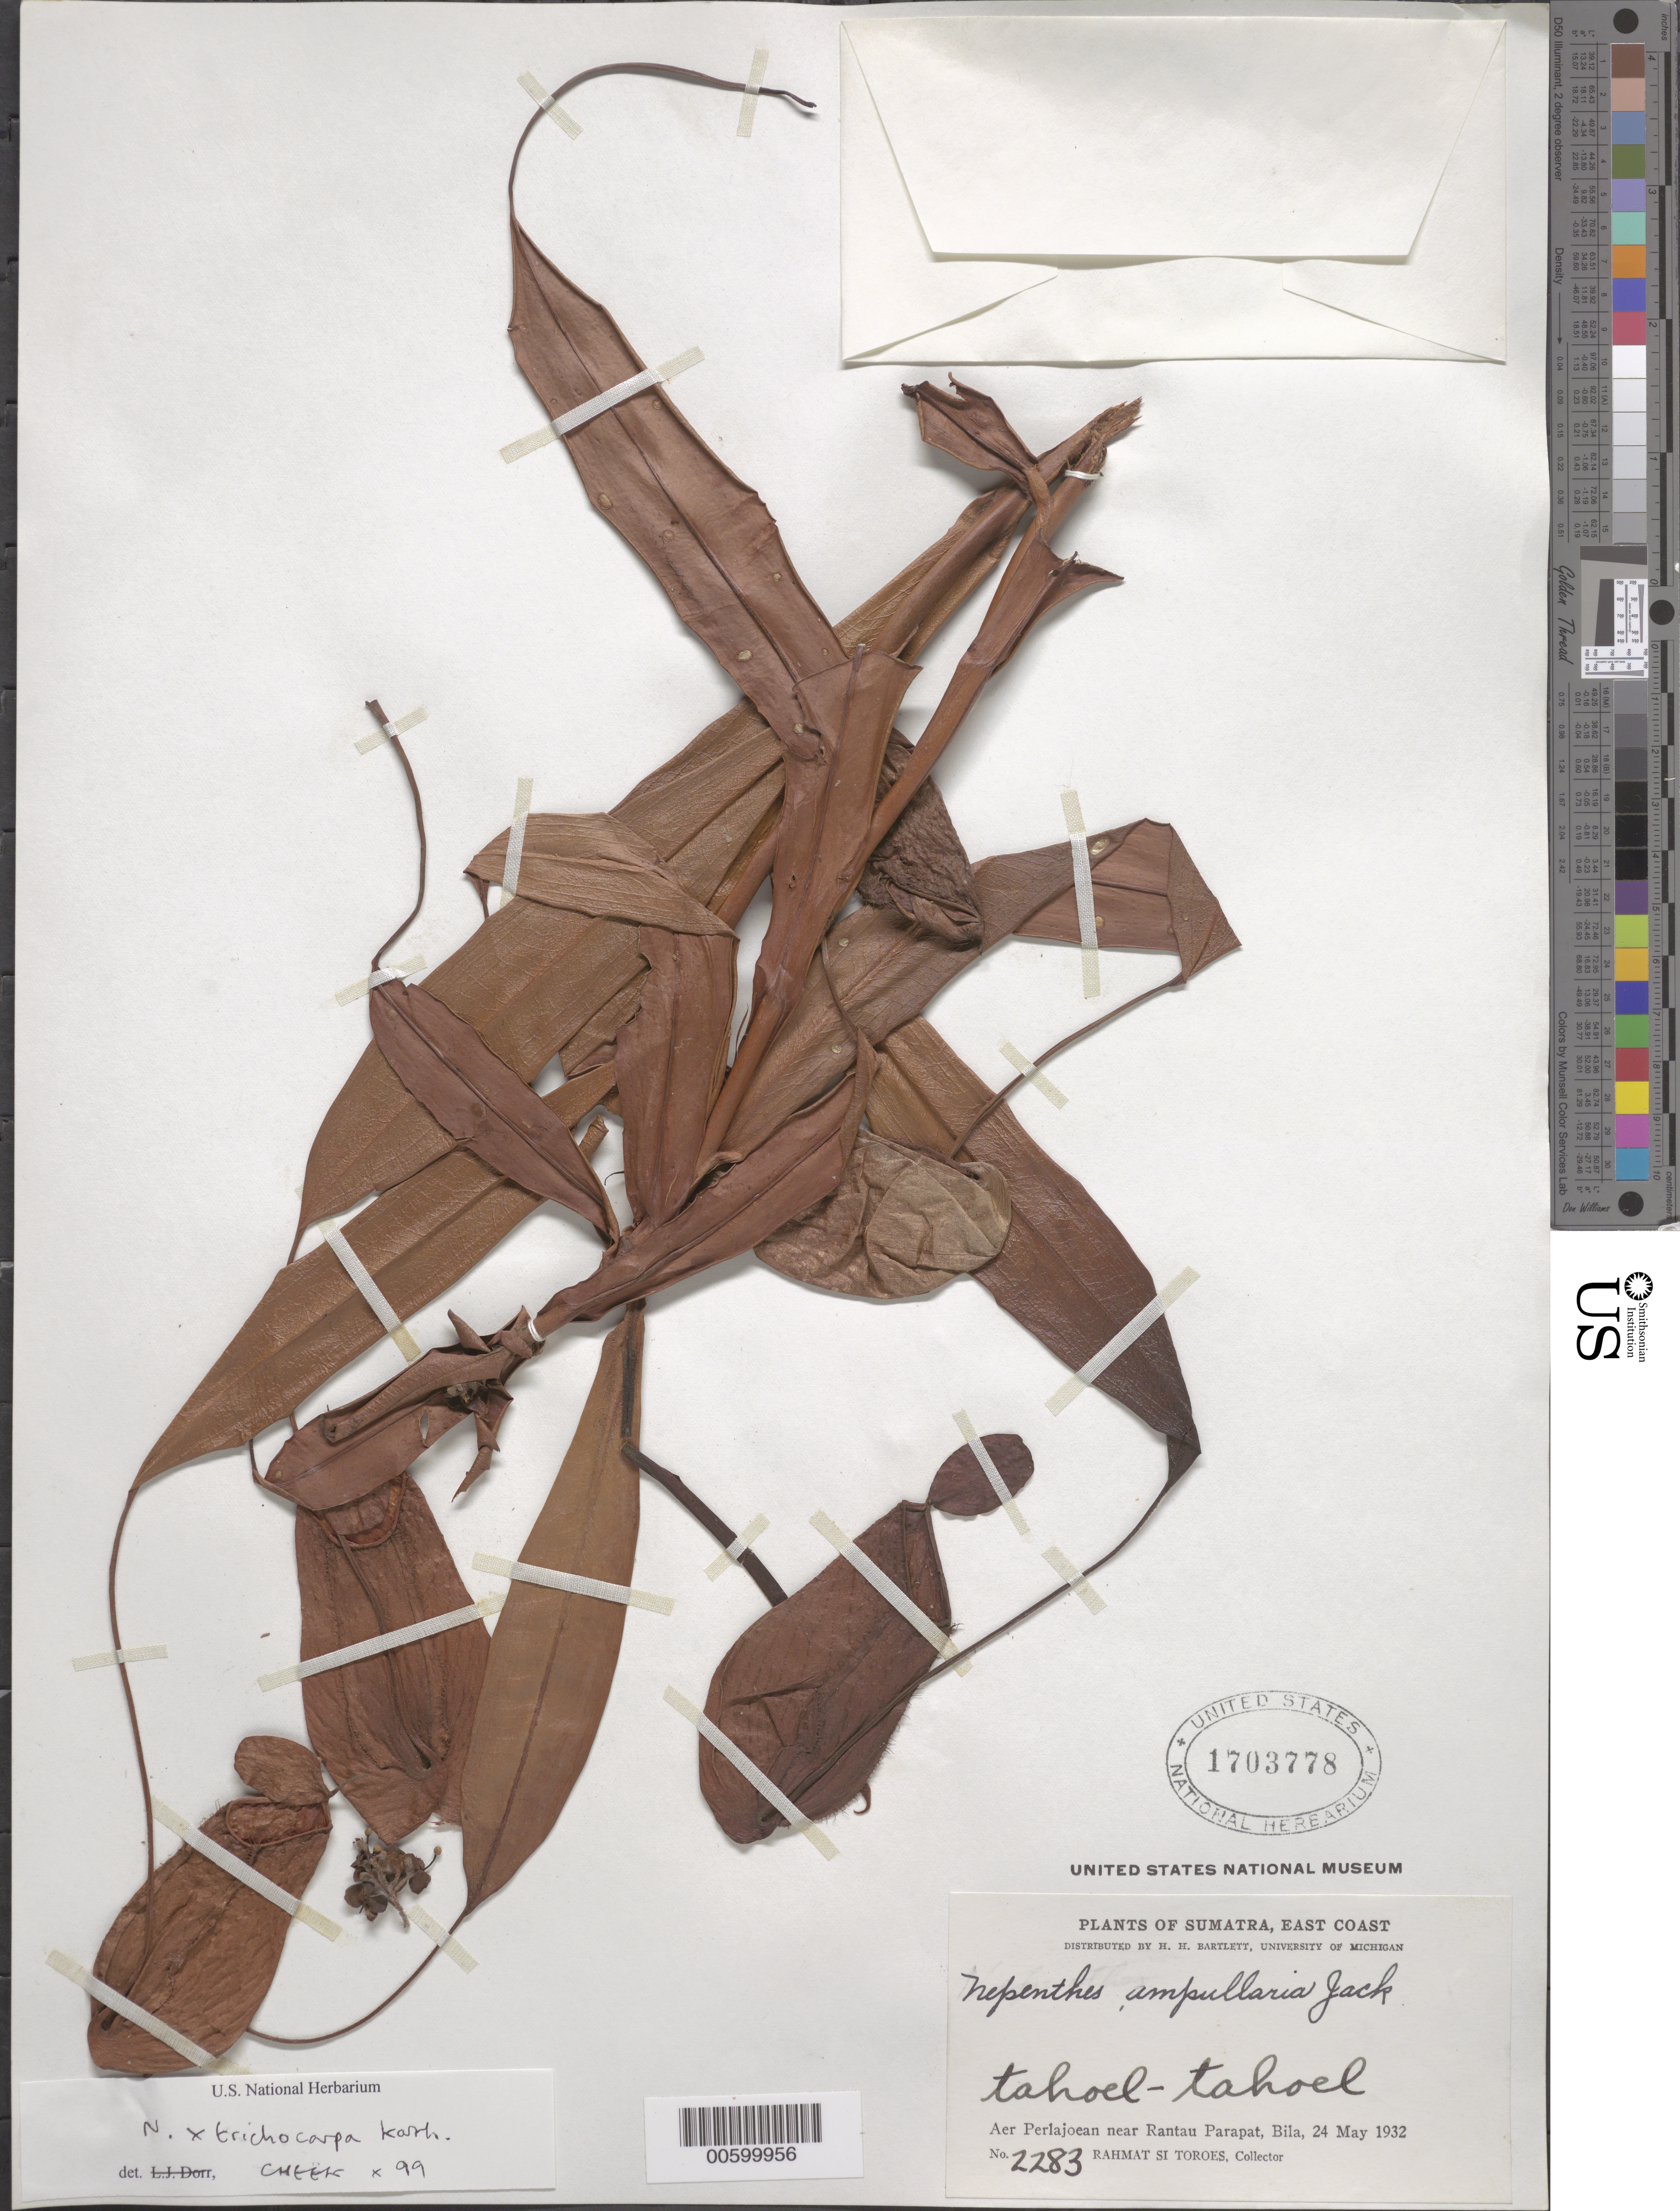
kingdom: Plantae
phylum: Tracheophyta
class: Magnoliopsida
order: Caryophyllales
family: Nepenthaceae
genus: Nepenthes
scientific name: Nepenthes x trichocarpa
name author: Miq.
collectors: Rahmat Si Boeea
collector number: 2283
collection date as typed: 24 May 1932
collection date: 1932-05-24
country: Indonesia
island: Sumatra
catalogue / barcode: US 1703778